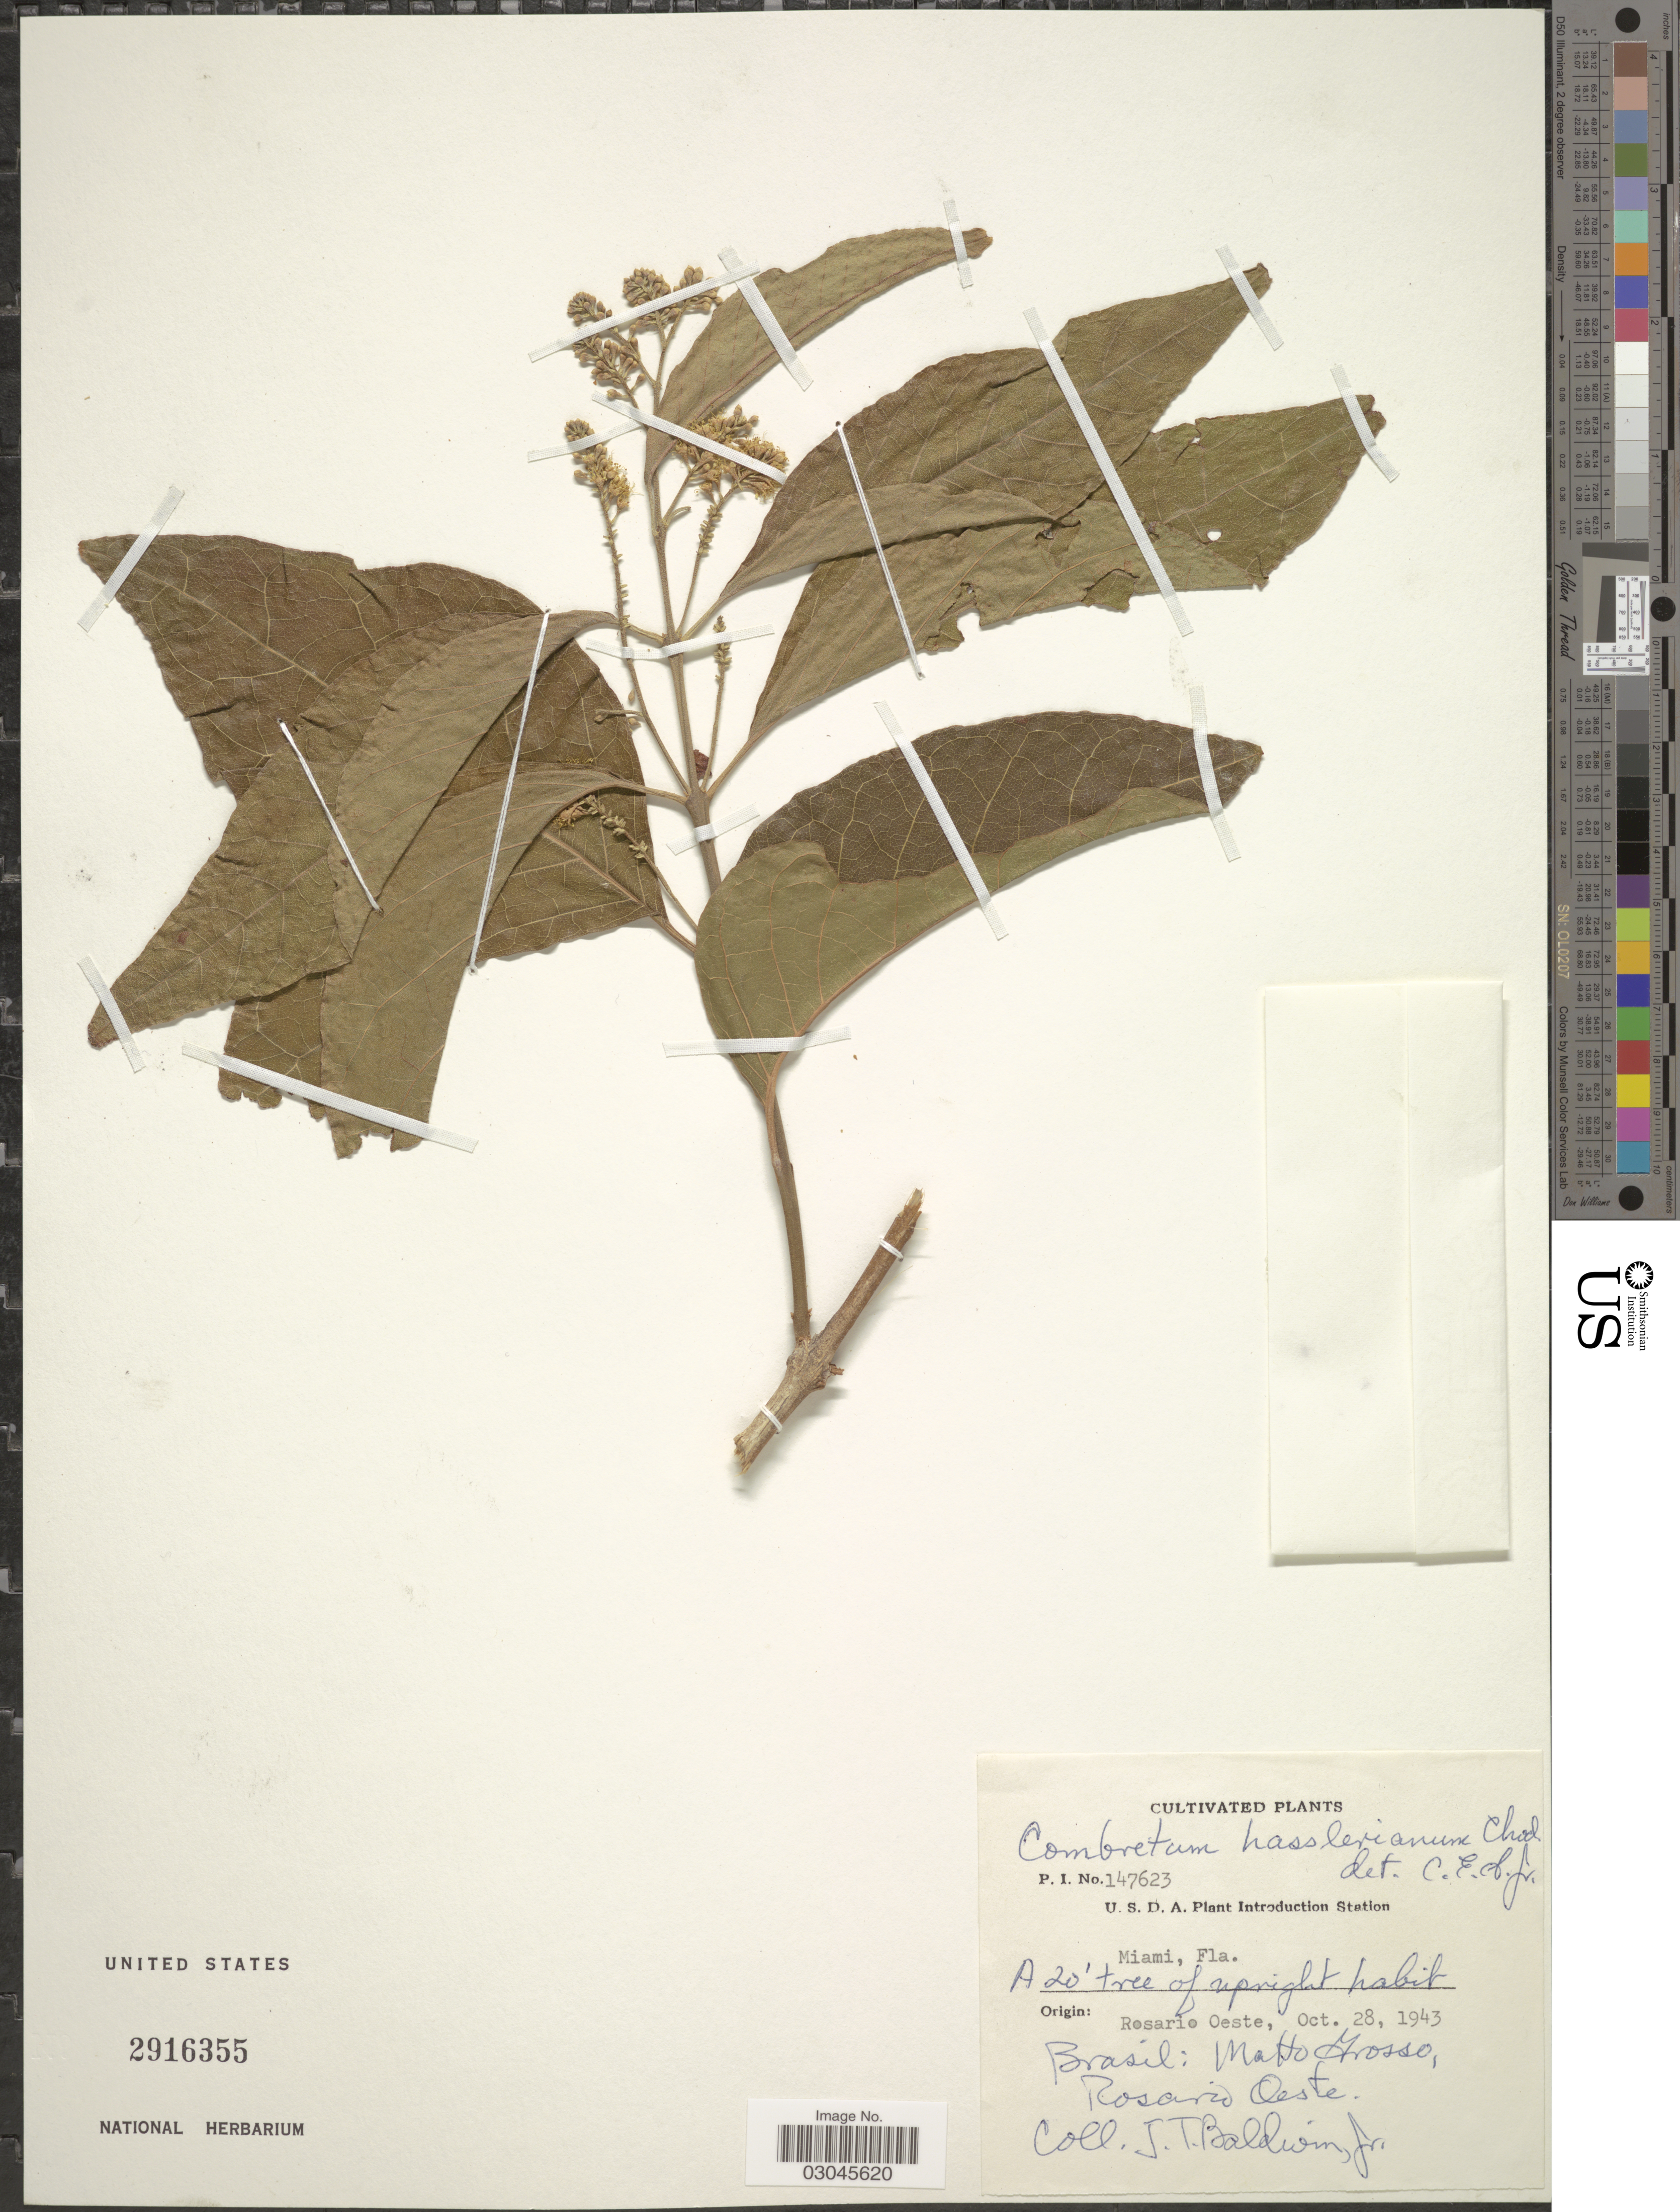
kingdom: Plantae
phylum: Tracheophyta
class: Magnoliopsida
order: Myrtales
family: Combretaceae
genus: Combretum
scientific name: Combretum hasslerianum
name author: Chodat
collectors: J. T. Baldwin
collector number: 147623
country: United States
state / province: Florida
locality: Miami.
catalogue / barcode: US 2916355